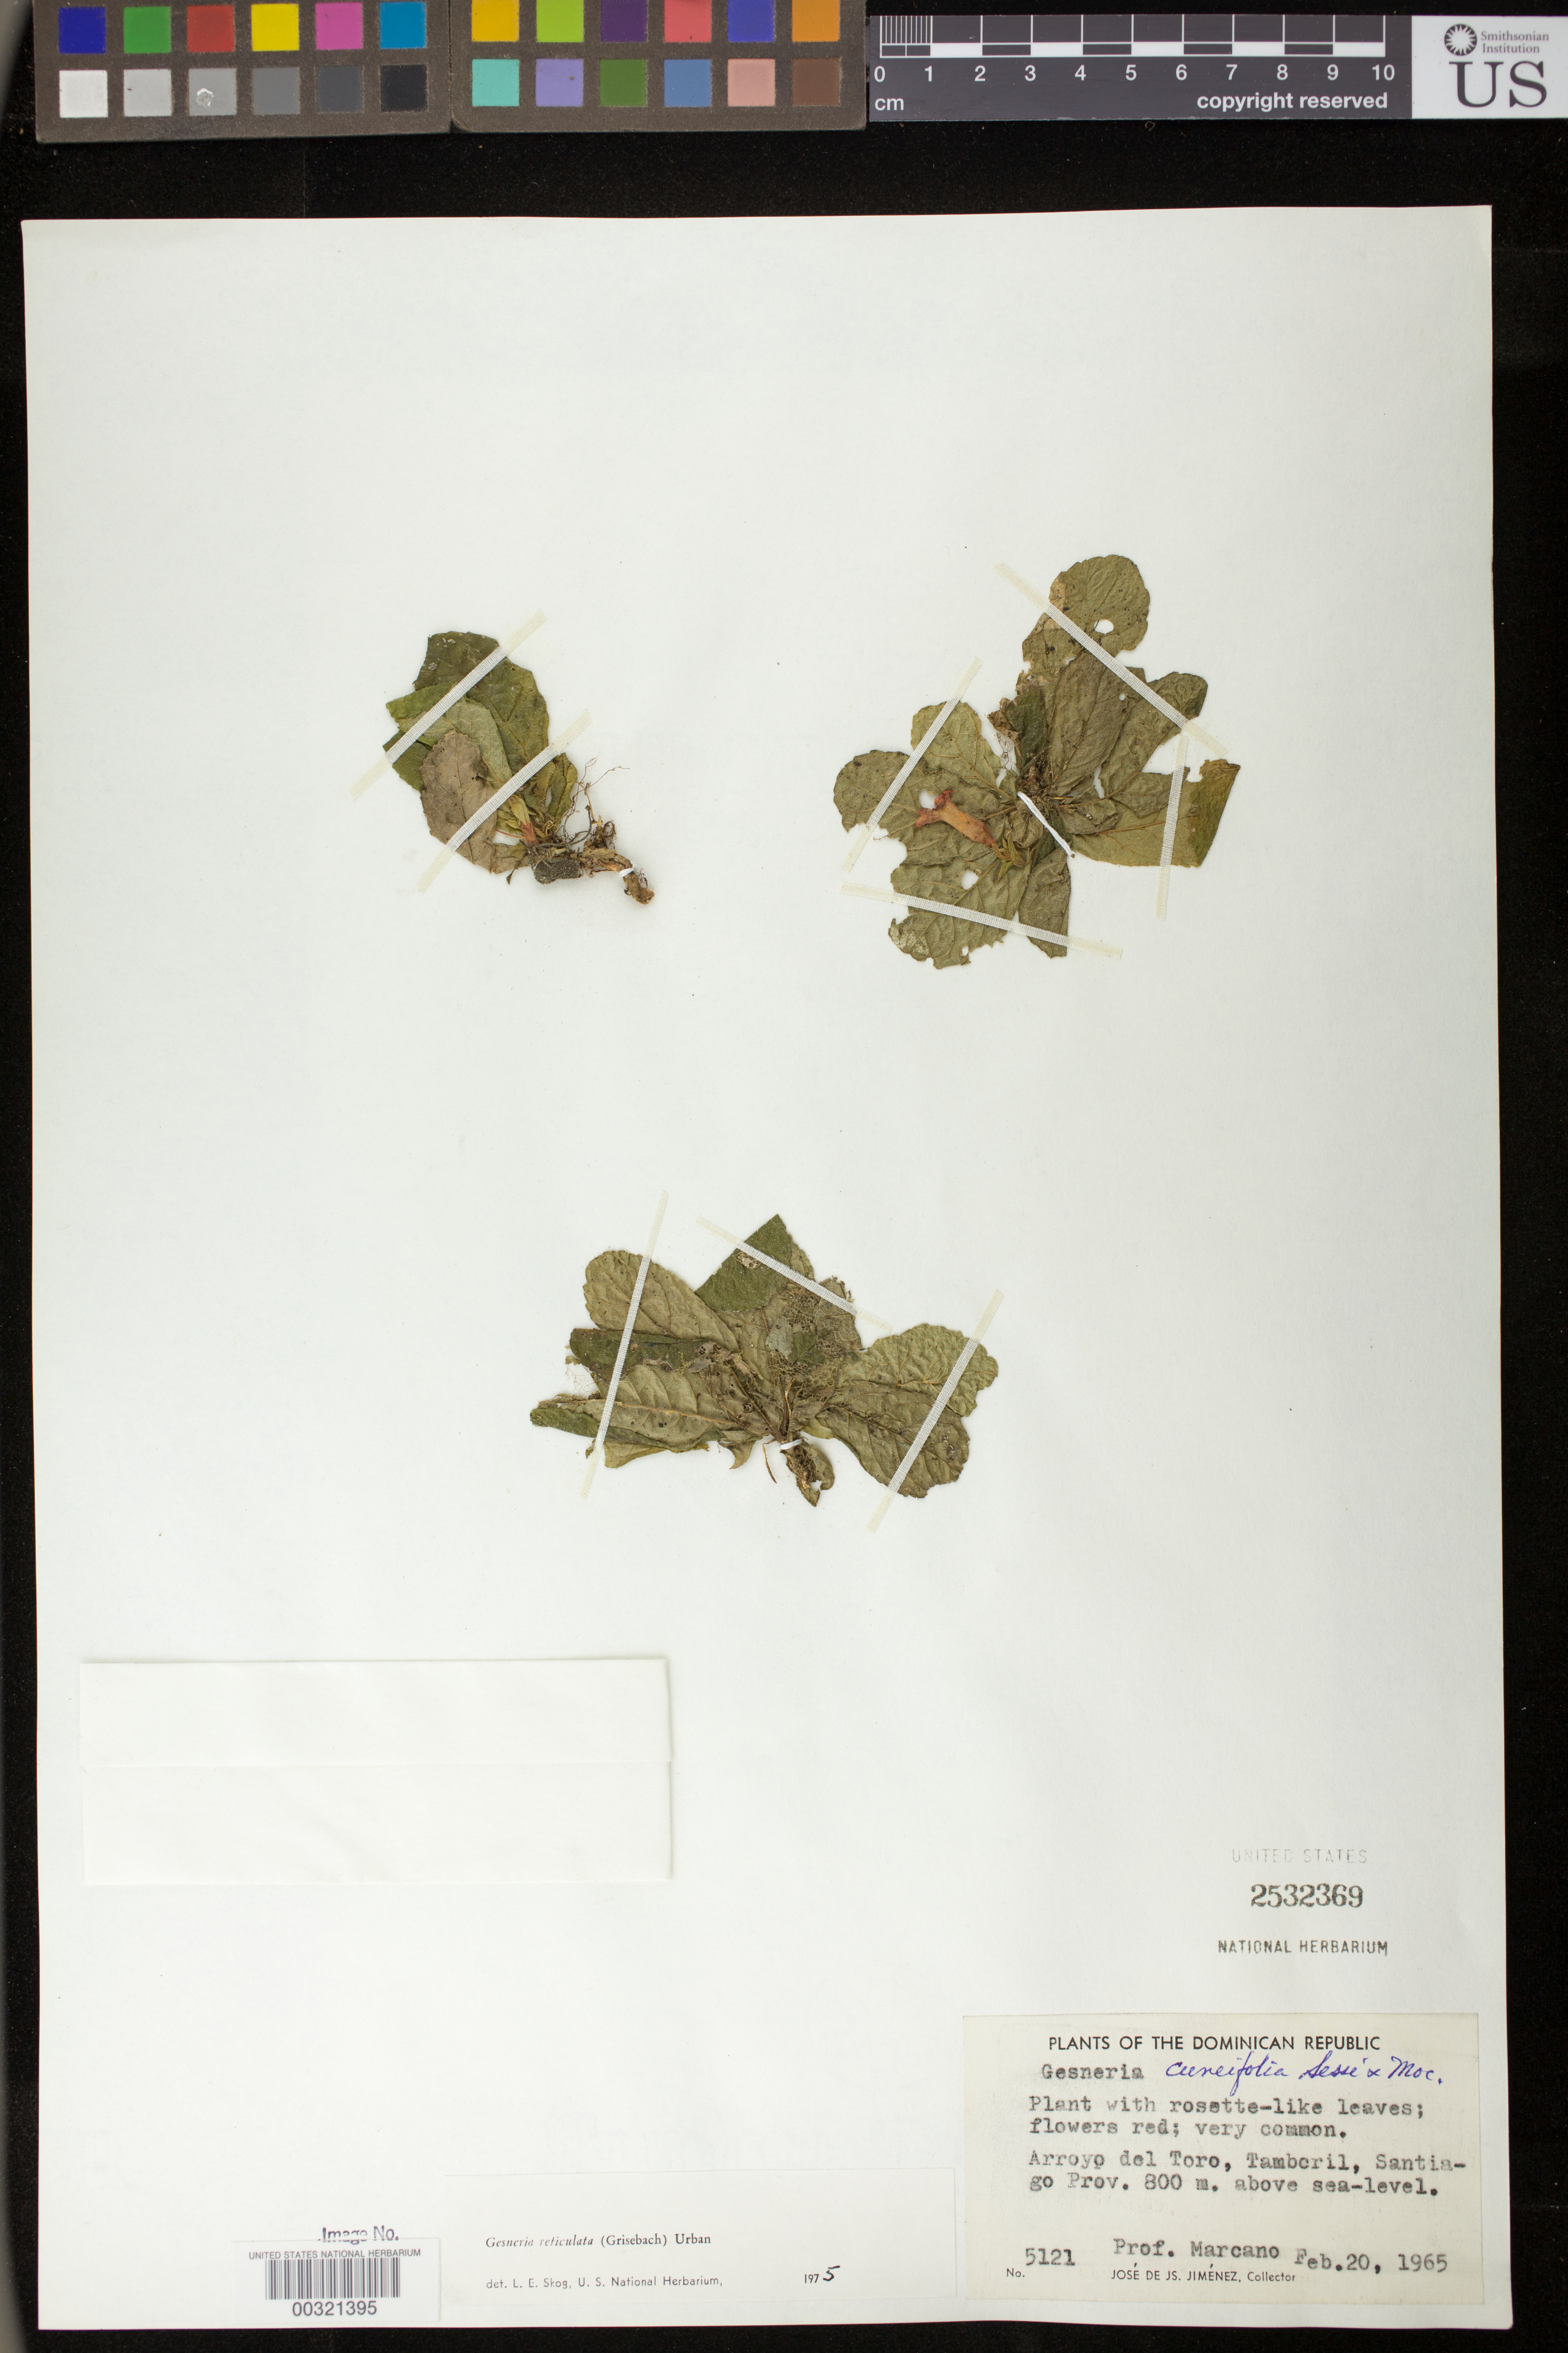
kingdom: Plantae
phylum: Tracheophyta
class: Magnoliopsida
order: Lamiales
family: Gesneriaceae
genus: Gesneria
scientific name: Gesneria reticulata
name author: (Griseb.) Urb.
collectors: E. J. Marcano F. & J. J. Jiménez Almonte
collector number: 5121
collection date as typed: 20 Feb 1965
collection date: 1965-02-20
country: Dominican Republic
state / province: Santiago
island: Hispaniola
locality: Arroyo del Toro, Tamboril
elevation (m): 800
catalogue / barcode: US 2532369